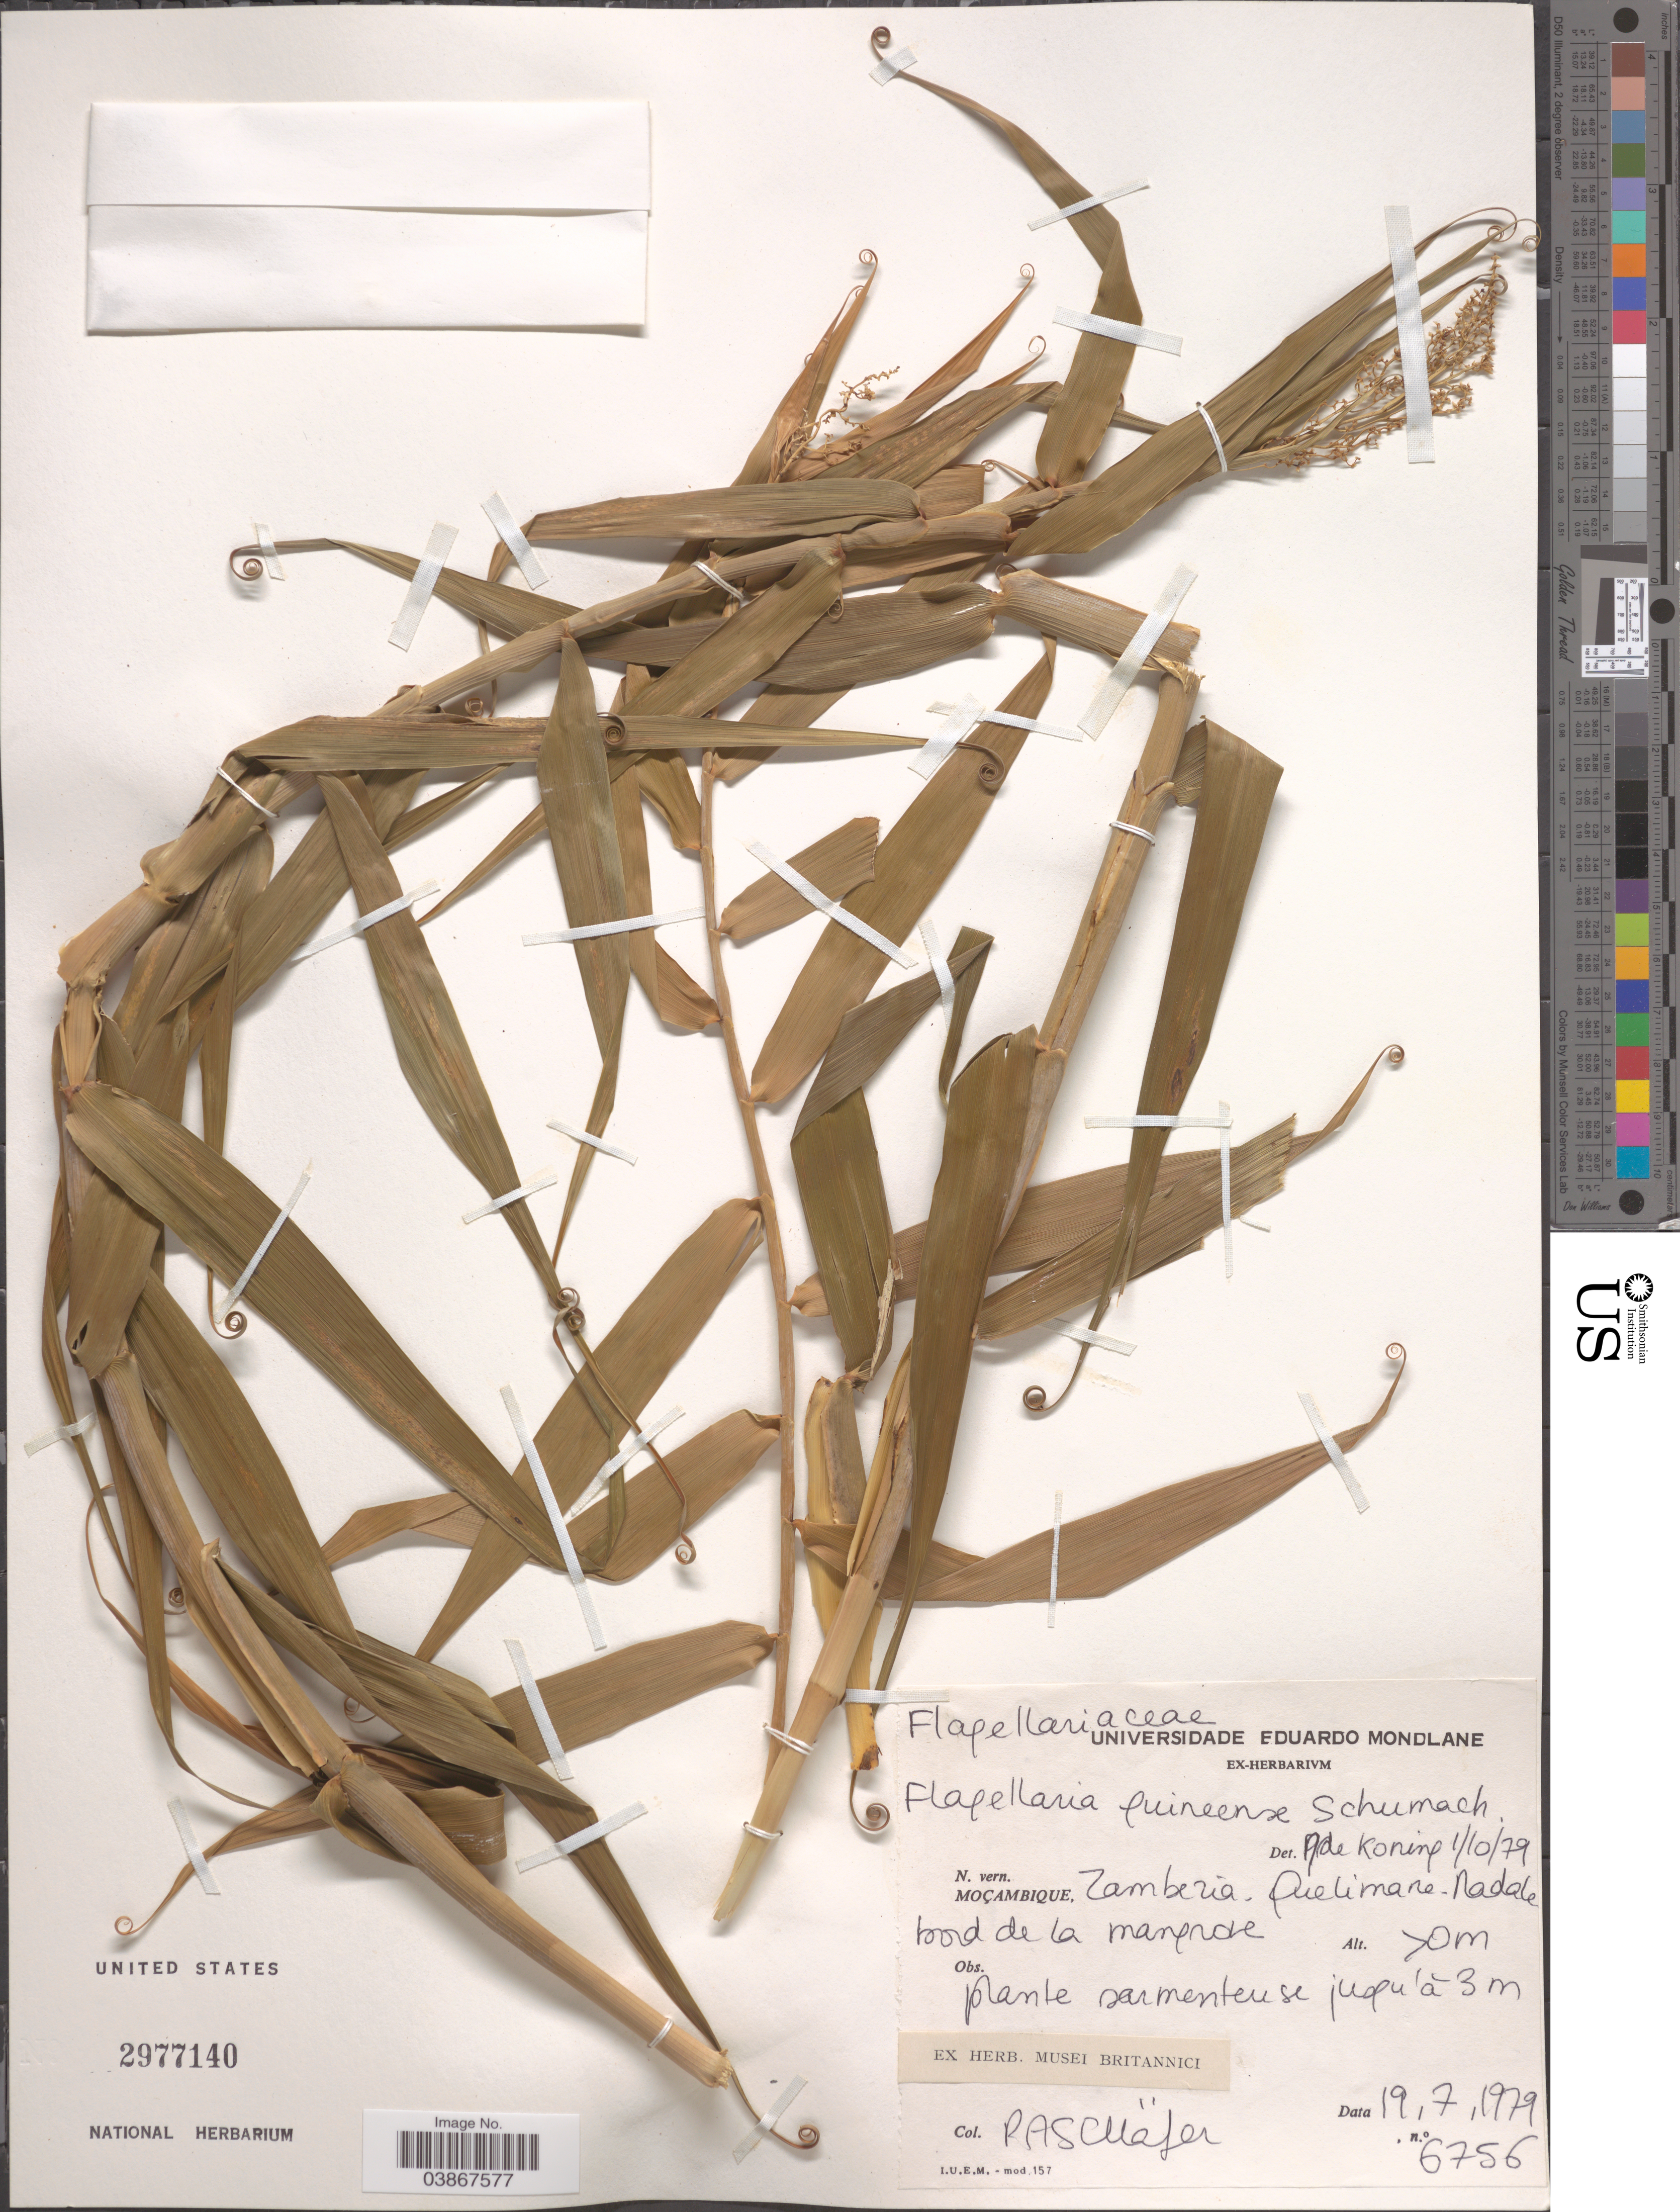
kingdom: Plantae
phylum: Tracheophyta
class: Liliopsida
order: Poales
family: Flagellariaceae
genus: Flagellaria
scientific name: Flagellaria guineensis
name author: Schumach.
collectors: P. A. Schäfer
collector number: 6756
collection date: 1979-07-19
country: Mozambique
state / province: Zambezia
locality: Moçambique. Quelimane. Nadale bord de la mangrove.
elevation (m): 0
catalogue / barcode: US 2977140